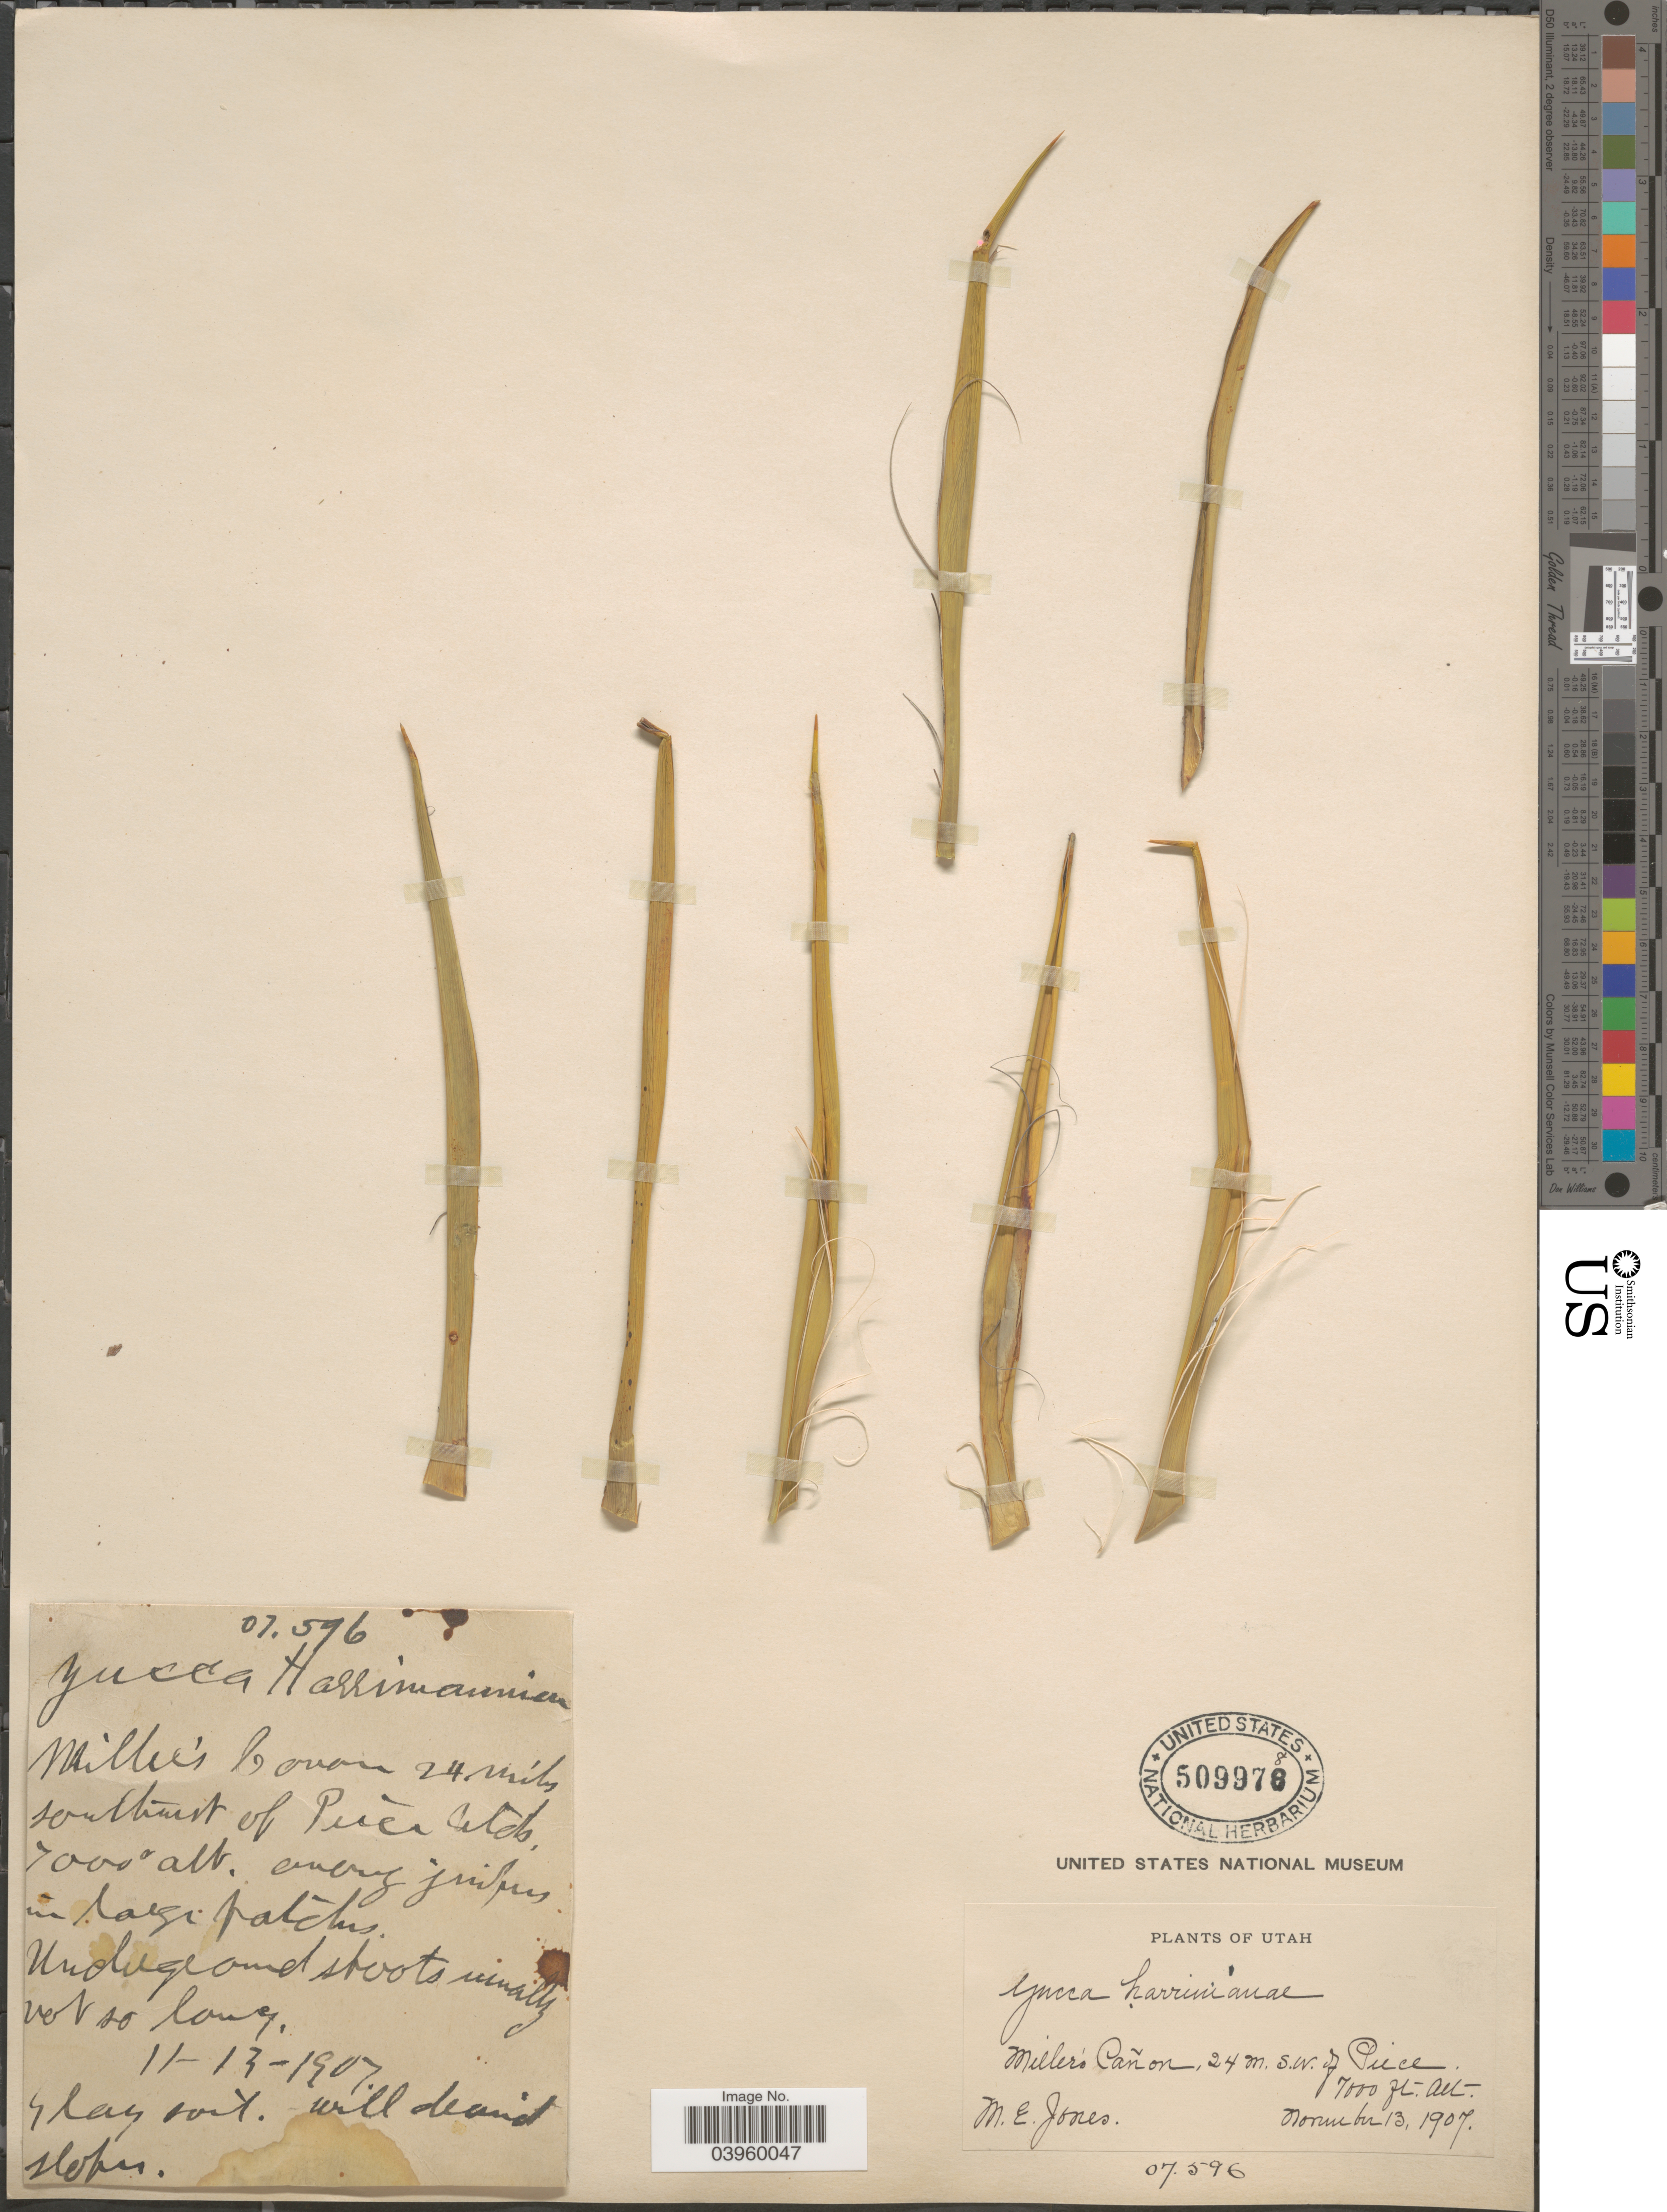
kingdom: Plantae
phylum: Tracheophyta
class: Liliopsida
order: Asparagales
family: Asparagaceae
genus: Yucca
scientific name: Yucca harrimaniae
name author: Trel.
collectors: M. E. Jones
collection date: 1907-11-13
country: United States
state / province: Utah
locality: Miller's Cañon, 24 m. S.W. of Piece.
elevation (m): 2134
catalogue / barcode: US 509978